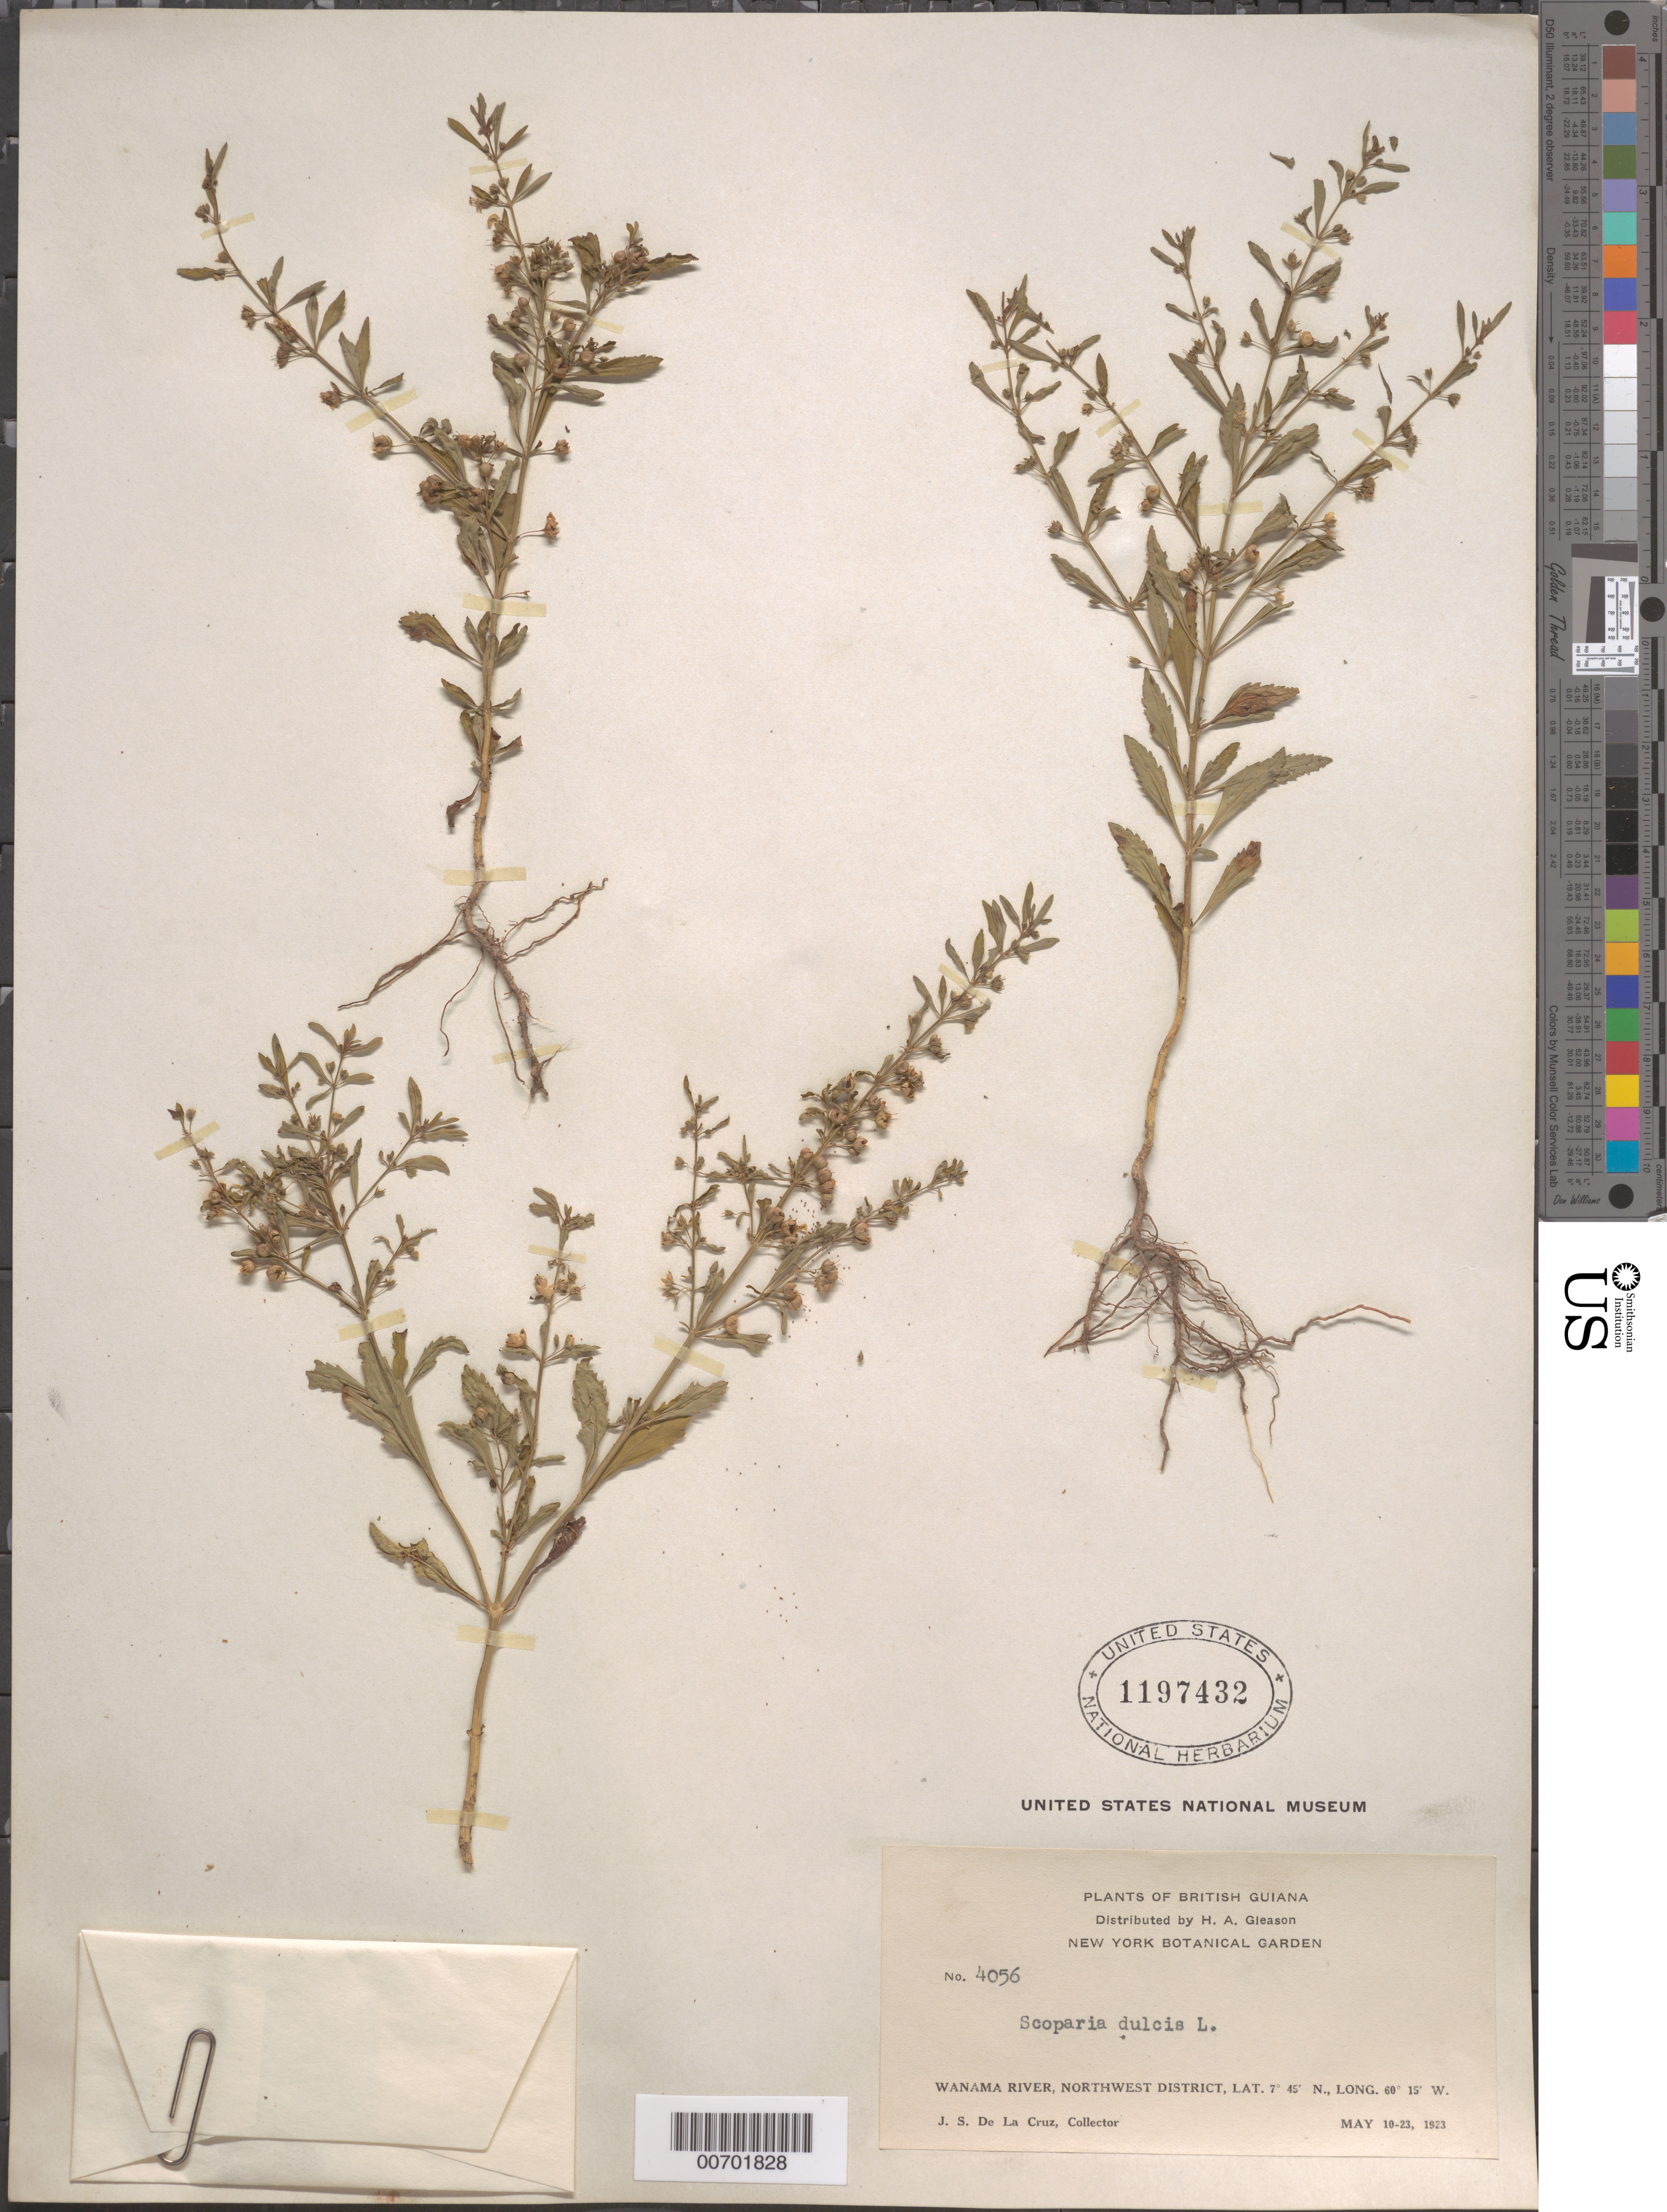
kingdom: Plantae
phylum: Tracheophyta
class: Magnoliopsida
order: Lamiales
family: Plantaginaceae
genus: Scoparia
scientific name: Scoparia dulcis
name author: L.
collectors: J. S. de la Cruz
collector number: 4056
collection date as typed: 10-May-23 to 23-May-23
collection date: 1923-05-10/1923-05-23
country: Guyana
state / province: Barima-Waini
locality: Wanama R., NW District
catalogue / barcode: US 1197432